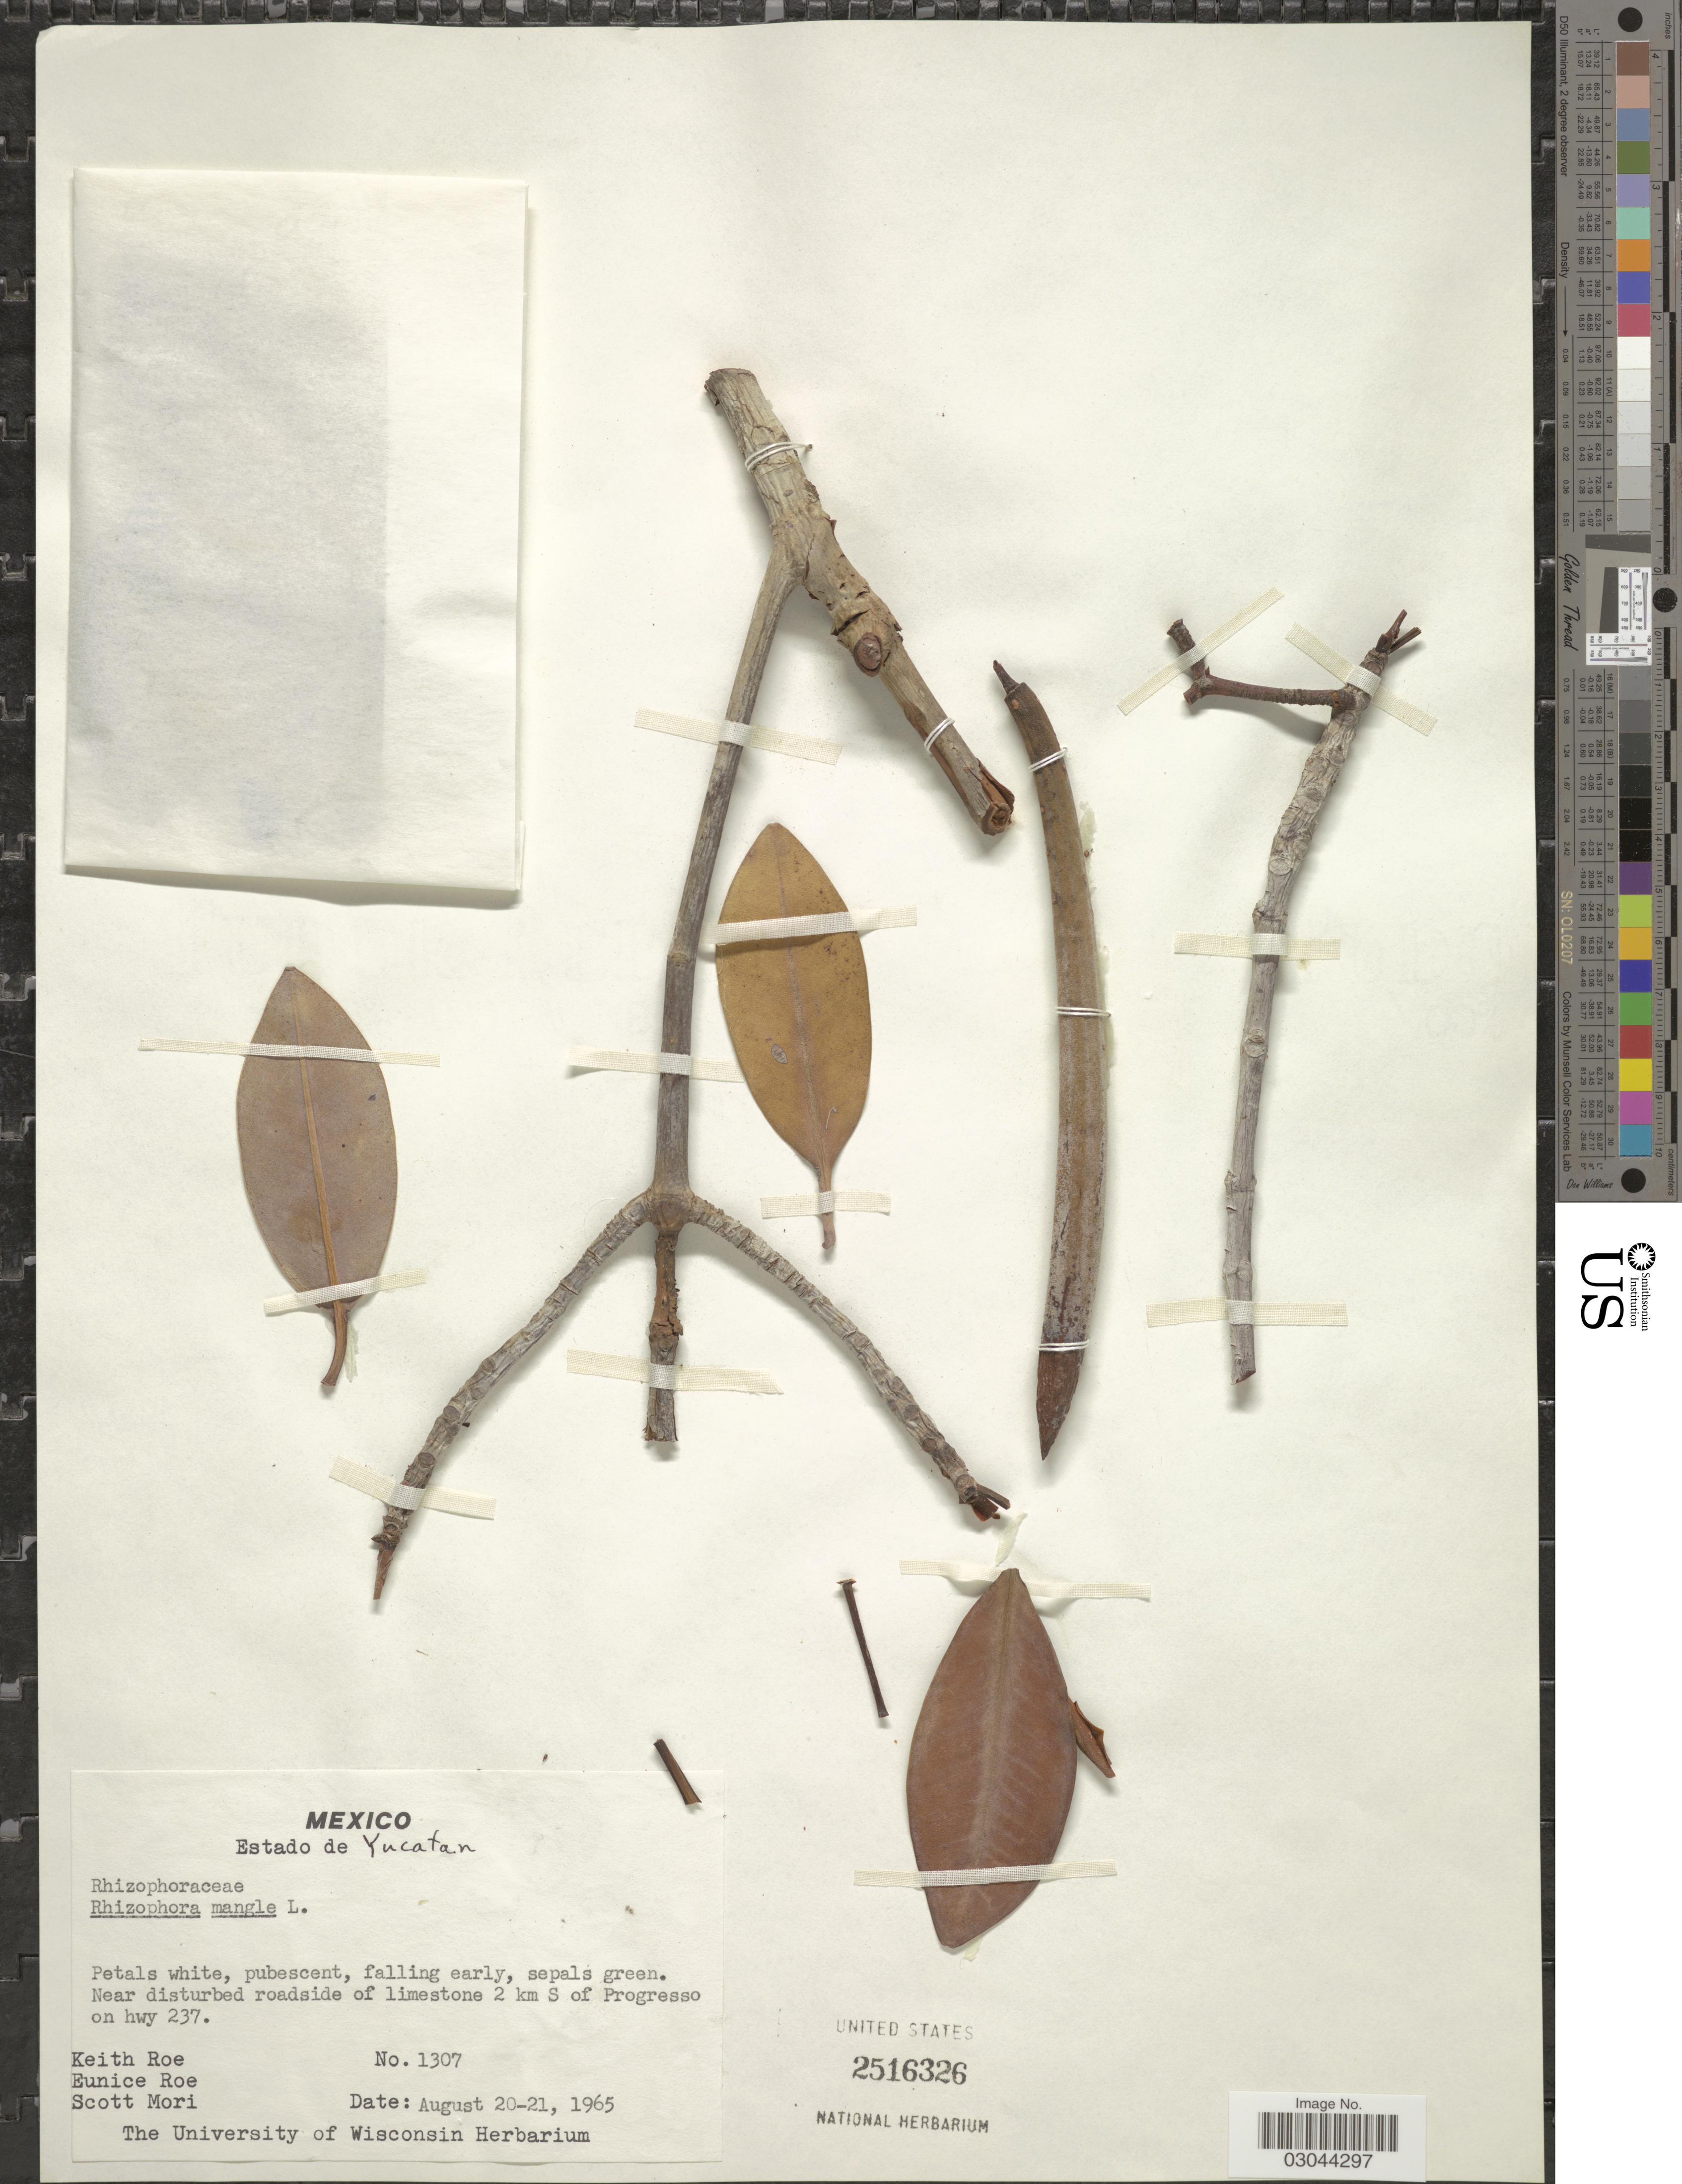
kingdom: Plantae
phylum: Tracheophyta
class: Magnoliopsida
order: Malpighiales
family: Rhizophoraceae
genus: Rhizophora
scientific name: Rhizophora mangle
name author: L.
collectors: K. E. Roe, E. Roe & S. Mori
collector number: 1307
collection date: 1965-08-20/1965-08-21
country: Mexico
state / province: Yucatán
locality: Estado de Yucatan. Near disturbed roadside of limestone 2 km S of Progresso on hwy 237.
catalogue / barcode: US 2516326